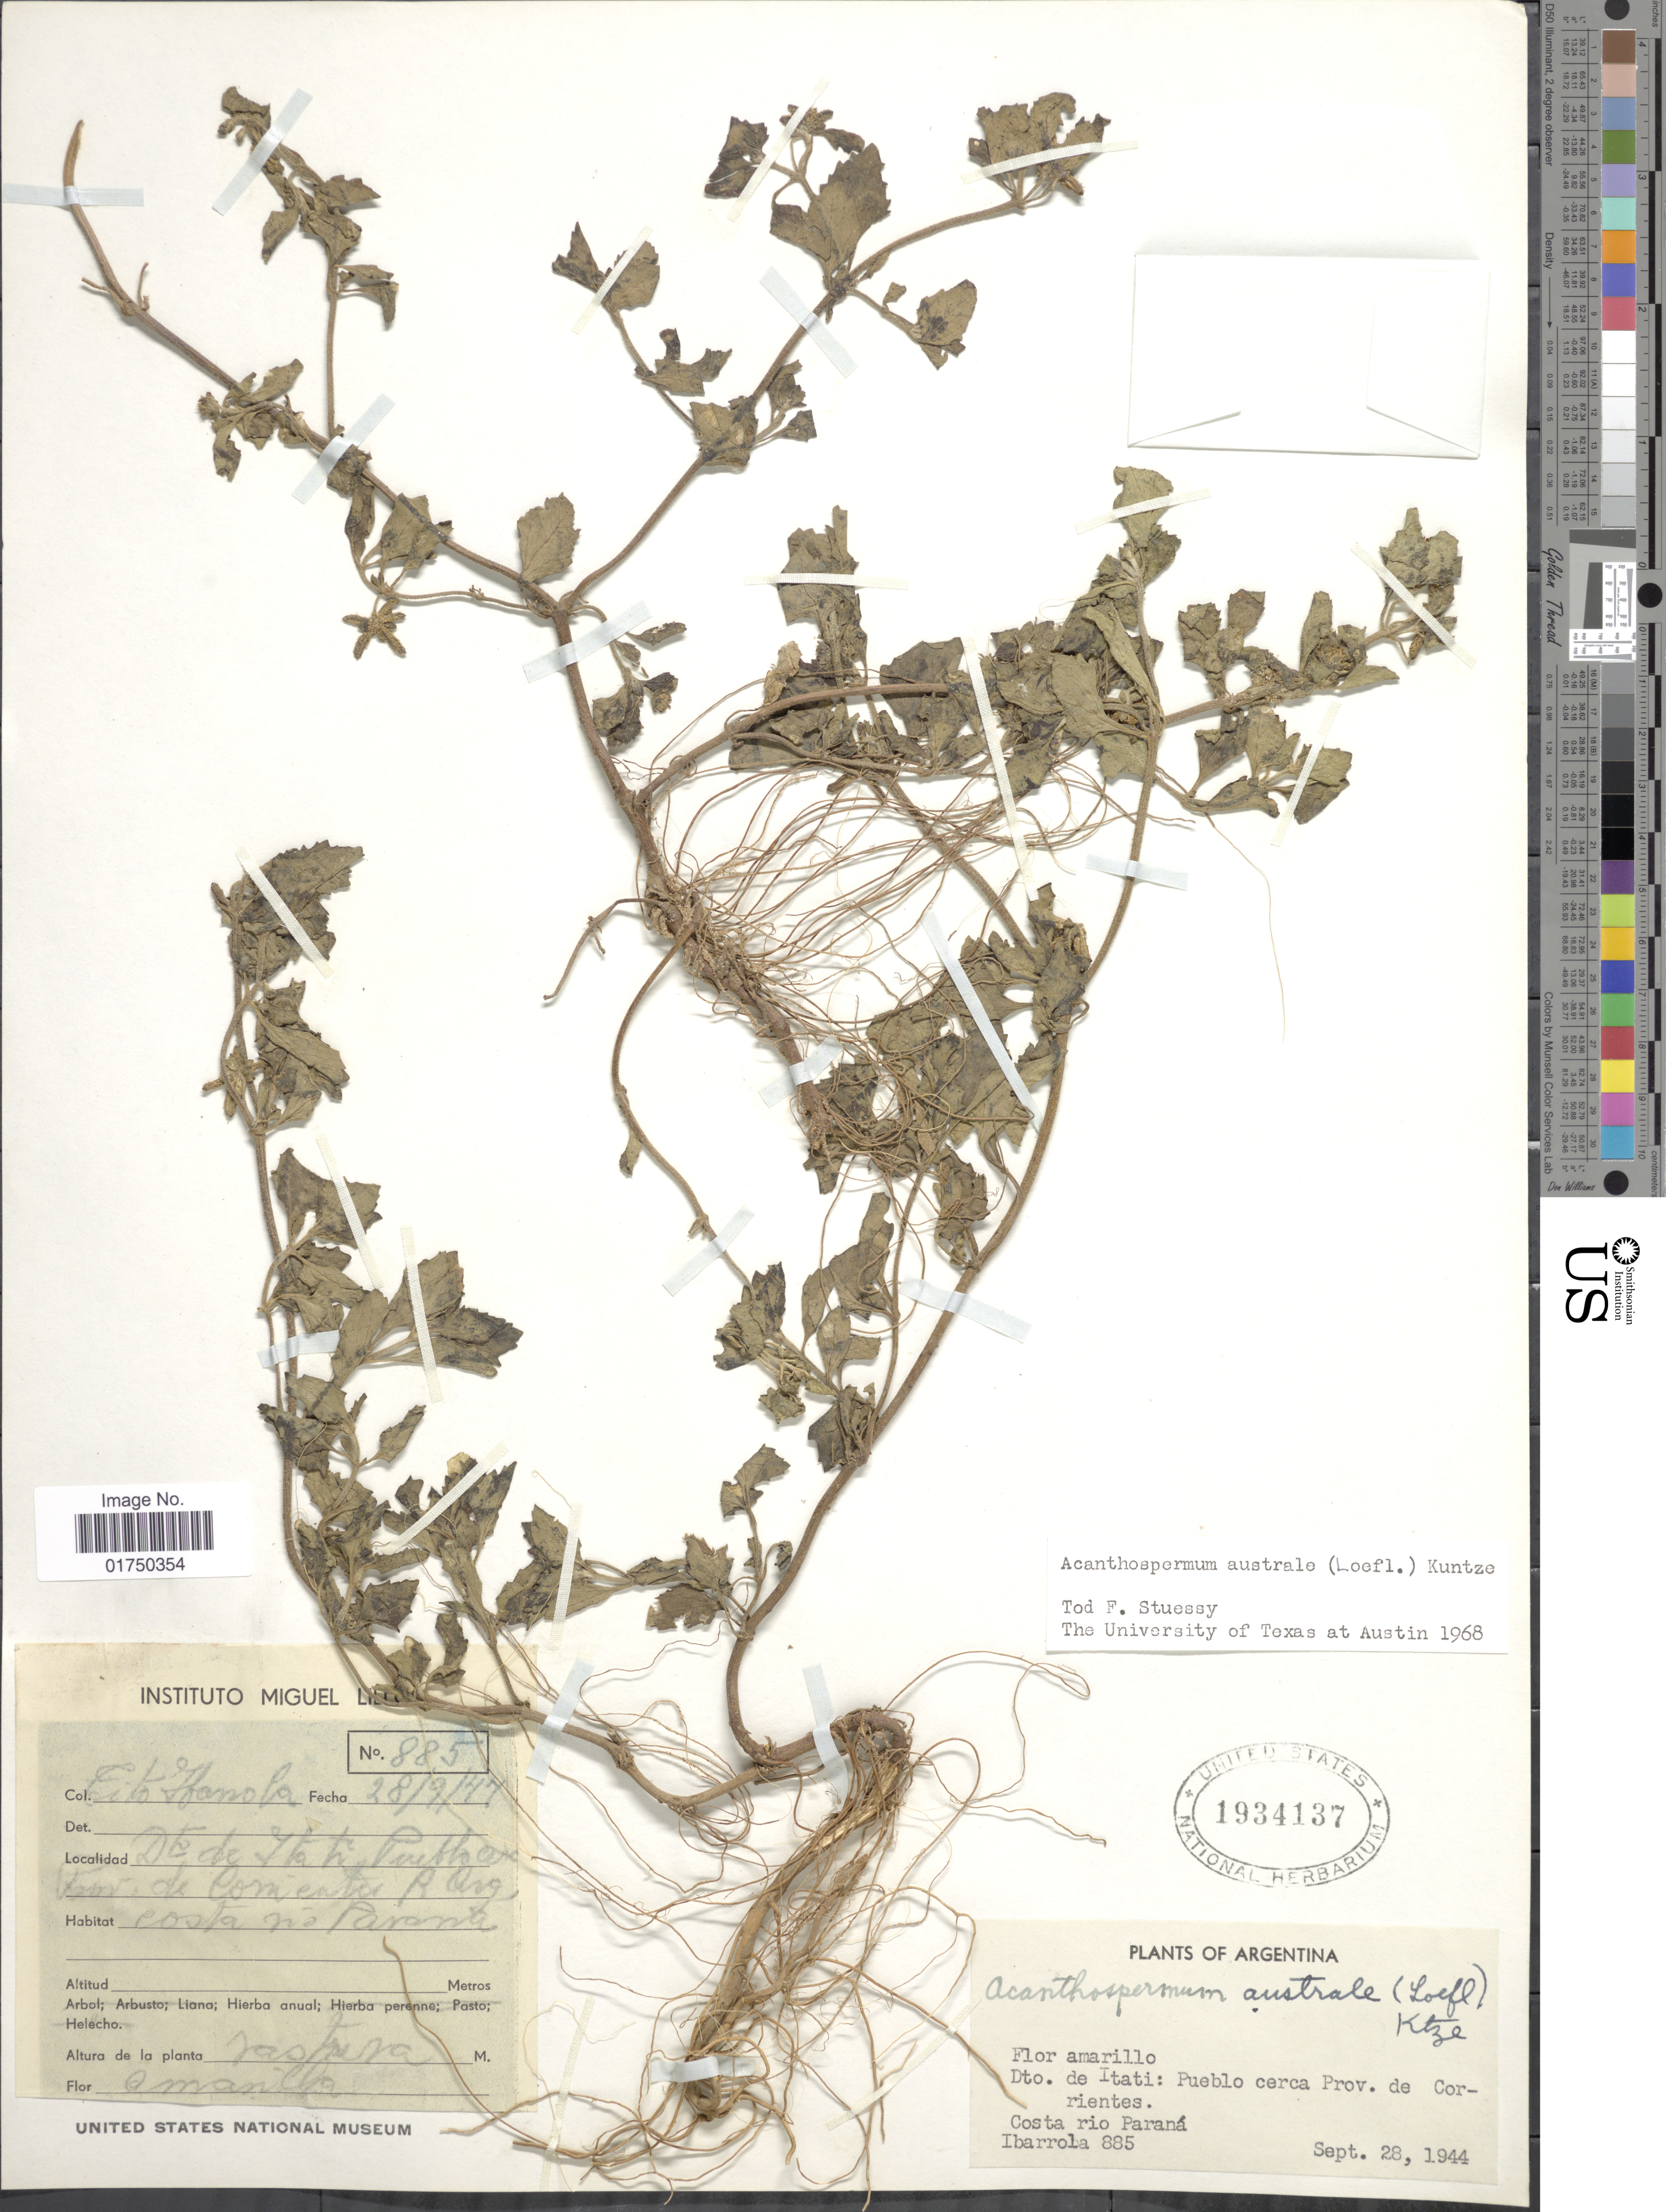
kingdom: Plantae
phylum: Tracheophyta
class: Magnoliopsida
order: Asterales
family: Asteraceae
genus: Acanthospermum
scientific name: Acanthospermum australe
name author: (Loefl.) Kuntze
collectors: T. Ibarrola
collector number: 885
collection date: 1944-09-28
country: Argentina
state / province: Corrientes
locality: Dto. de Itati: Pueblo cerca Prov. de Corrientes. Costa rio Paraná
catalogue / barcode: US 1934137